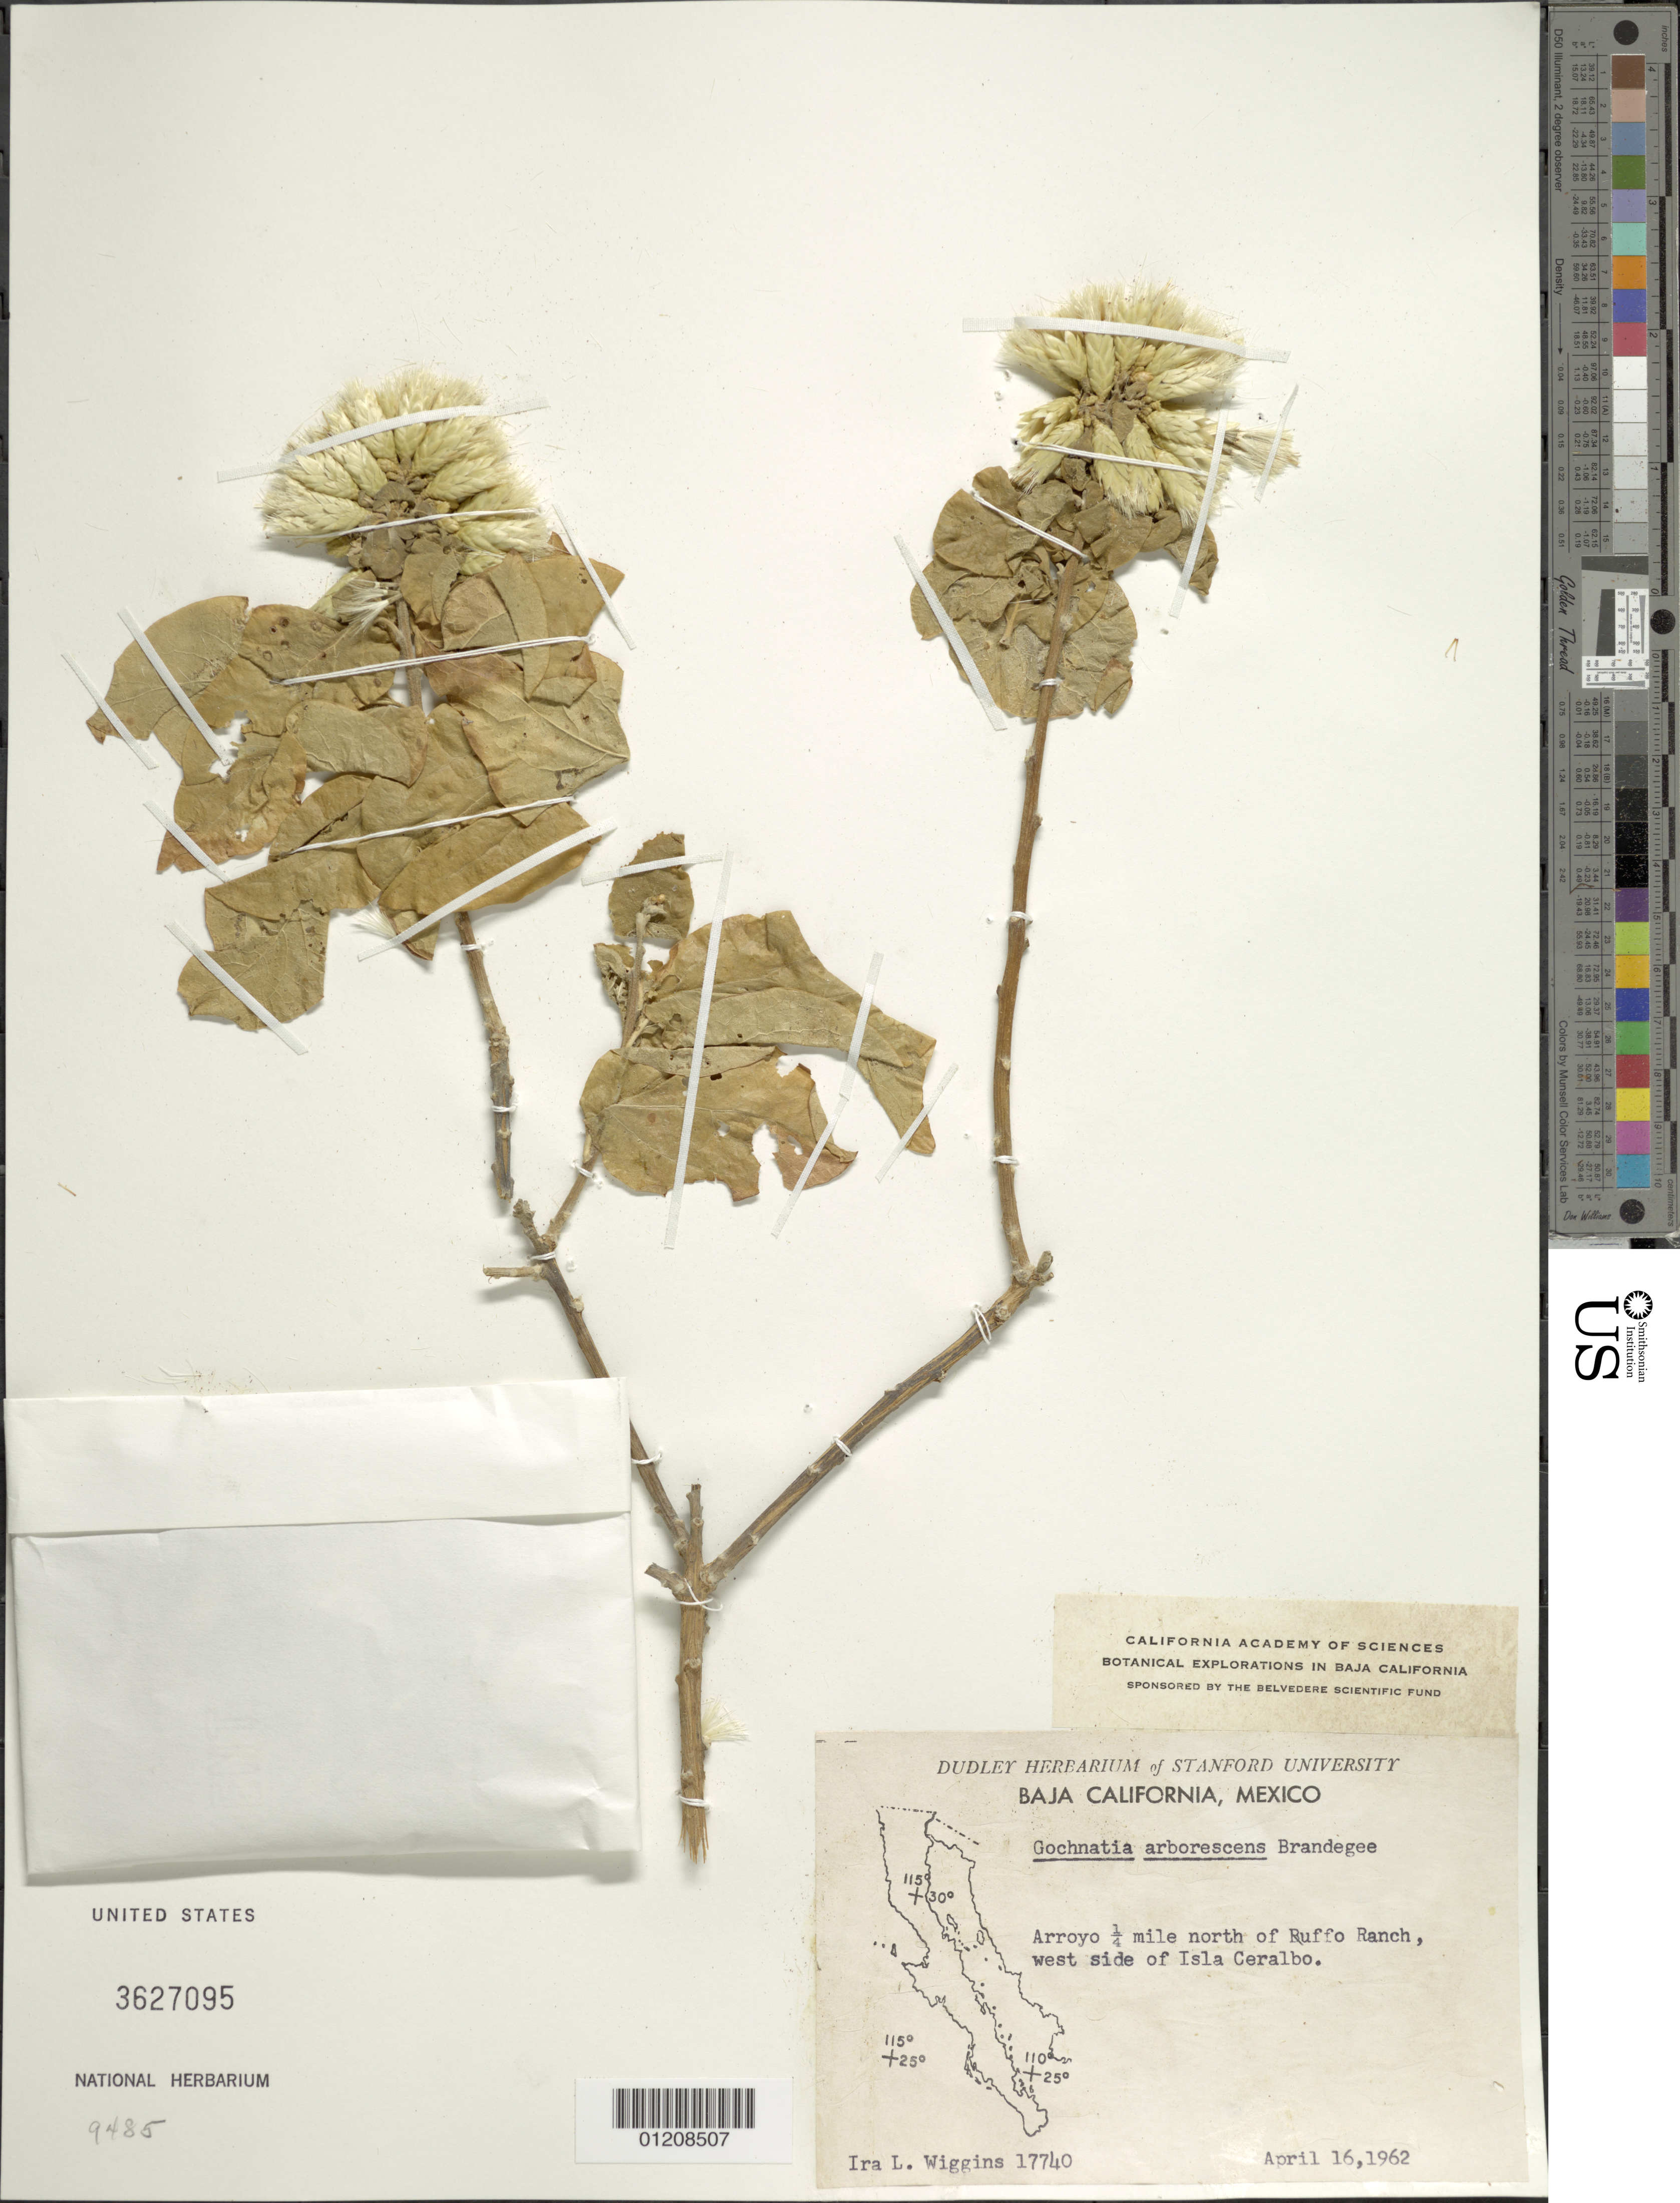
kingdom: Plantae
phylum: Tracheophyta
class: Magnoliopsida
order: Asterales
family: Asteraceae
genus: Gochnatia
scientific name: Gochnatia arborescens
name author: Brandegee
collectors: I. L. Wiggins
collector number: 17740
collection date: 1962-04-16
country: Mexico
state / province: Baja California Sur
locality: Baja California; Arroyo 1/4 mi north of Ruffo Ranch, west side of Isla Ceralbo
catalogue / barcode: US 3627095